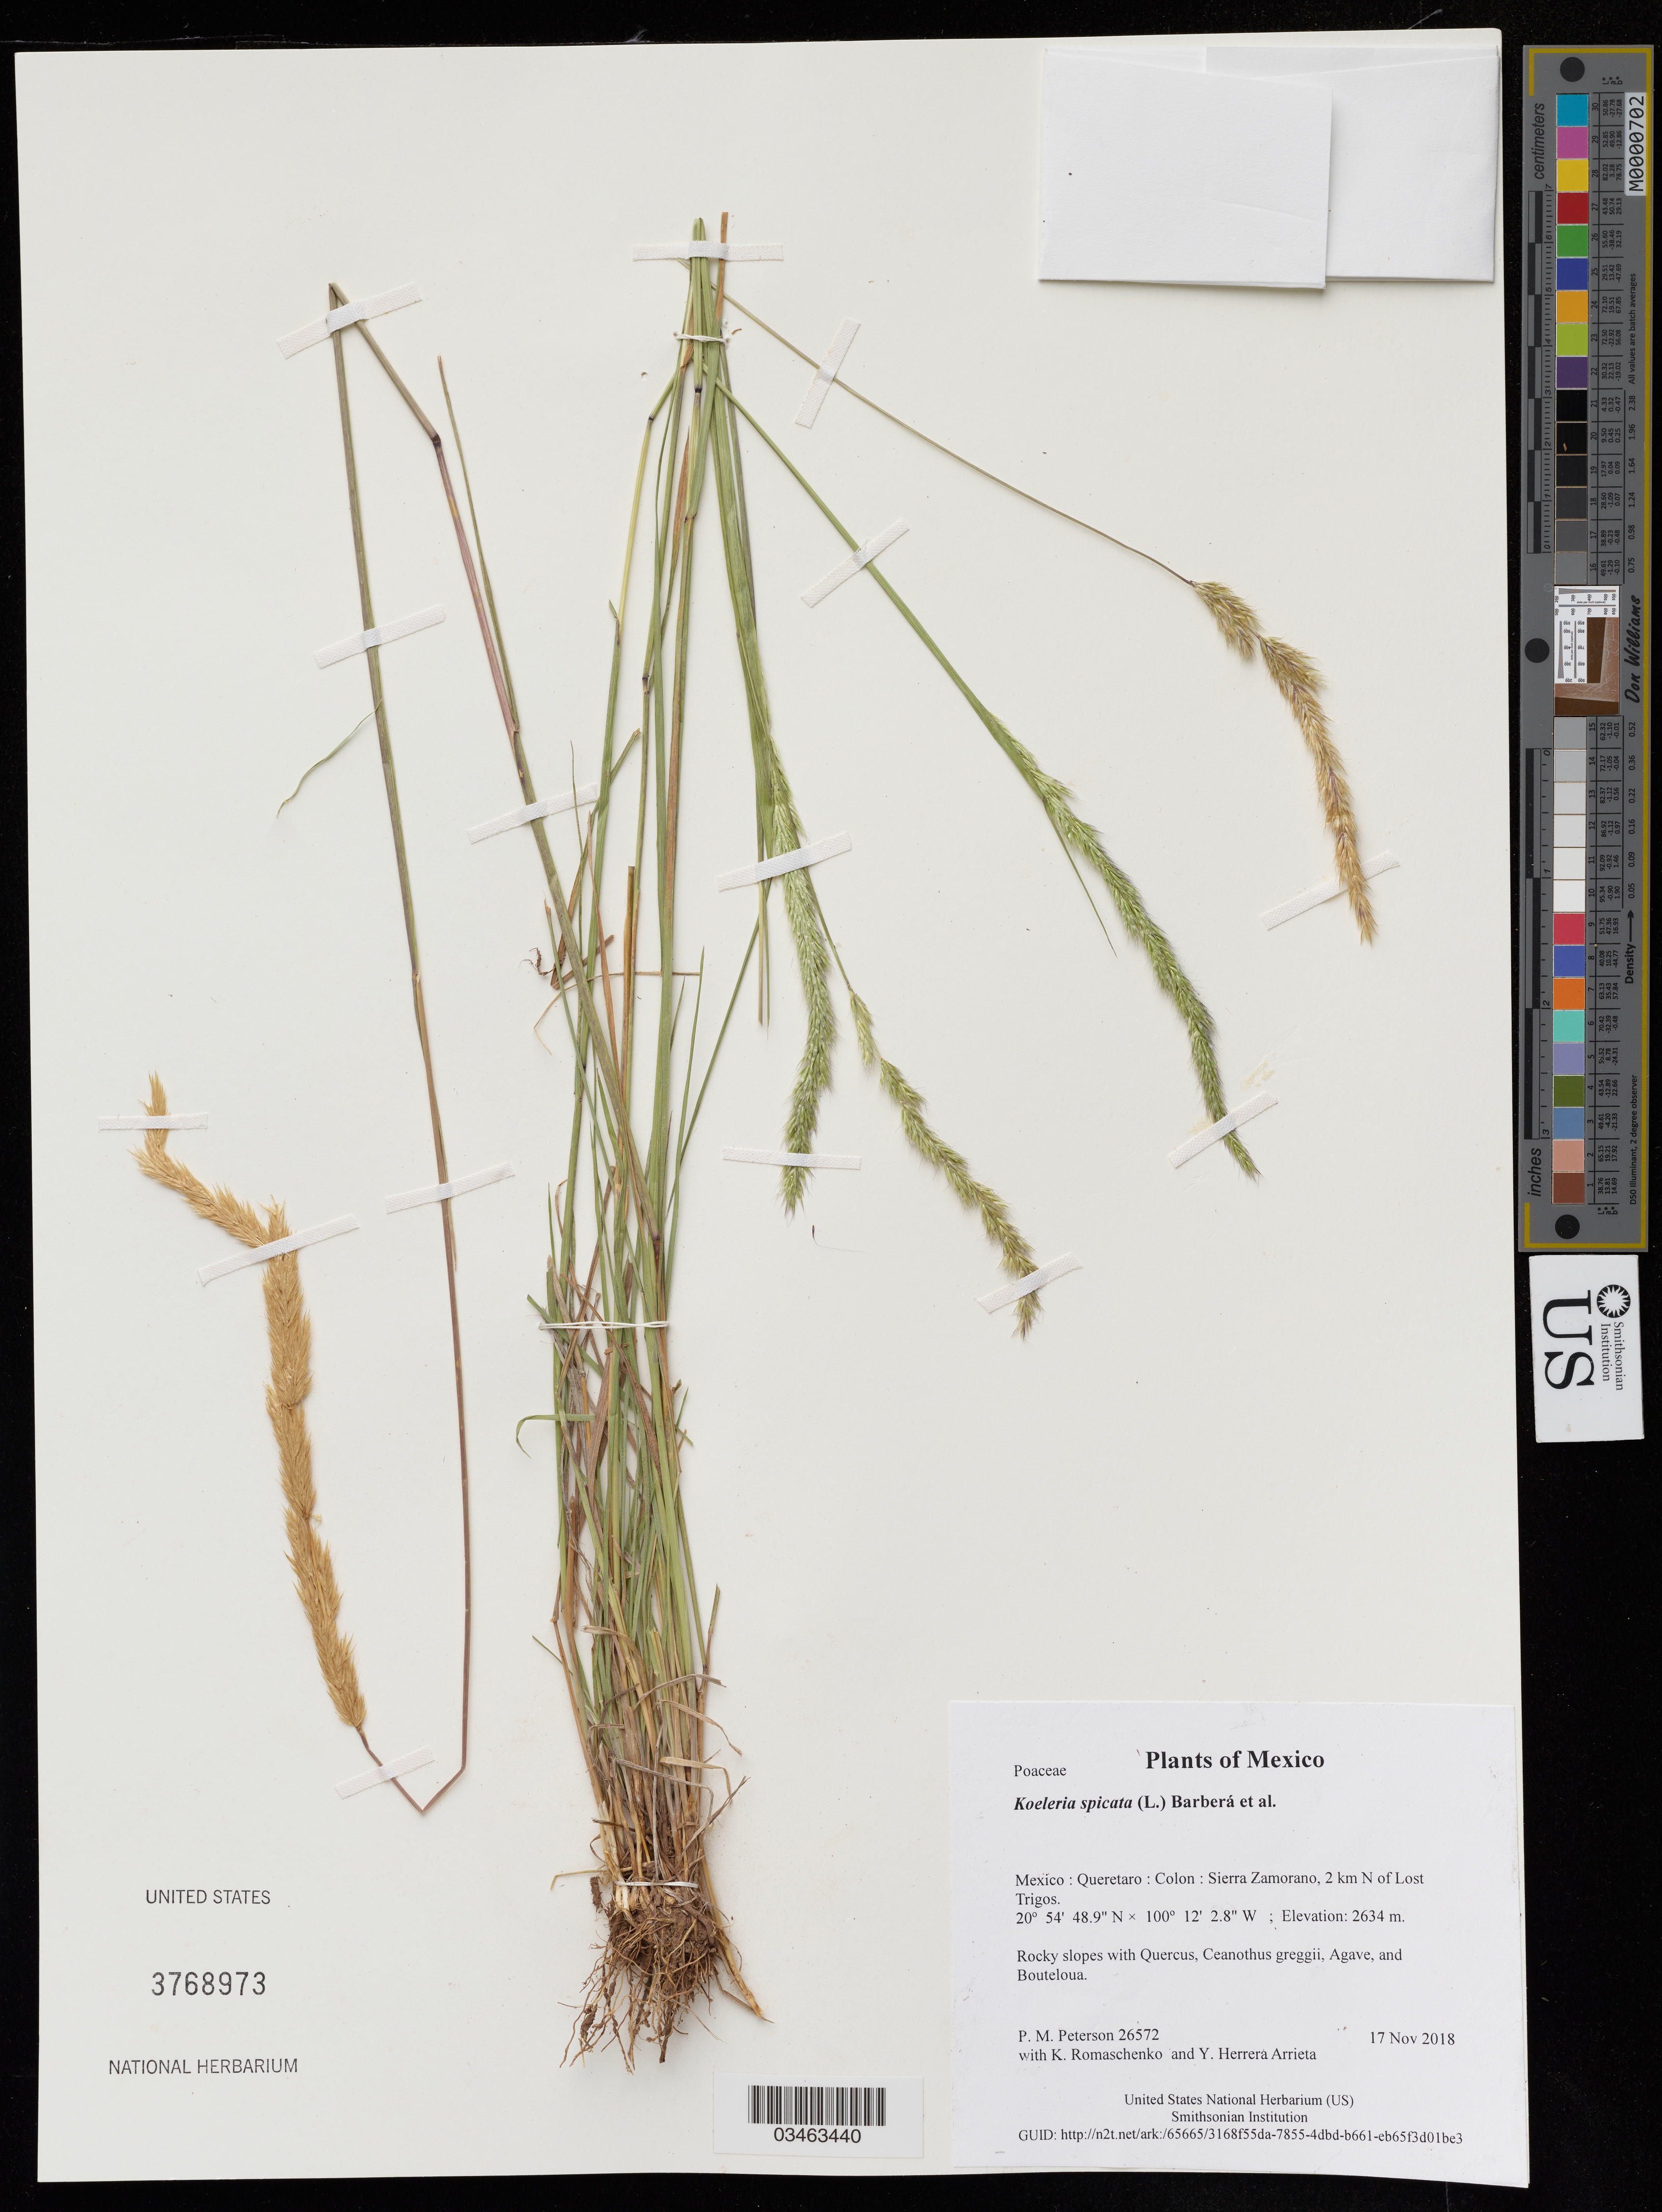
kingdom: Plantae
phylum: Tracheophyta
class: Liliopsida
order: Poales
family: Poaceae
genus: Koeleria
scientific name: Koeleria spicata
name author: (L.) Barberá et al.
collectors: P. M. Peterson, K. Romaschenko & Y. Herrera Arrieta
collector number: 26572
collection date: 2018-11-17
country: Mexico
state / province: Queretaro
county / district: Colon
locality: Sierra Zamorano, 2 km N of Lost Trigos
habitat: Rocky slopes with Quercus, Ceanothus greggii, Agave, and Bouteloua.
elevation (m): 2634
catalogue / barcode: US 3768973